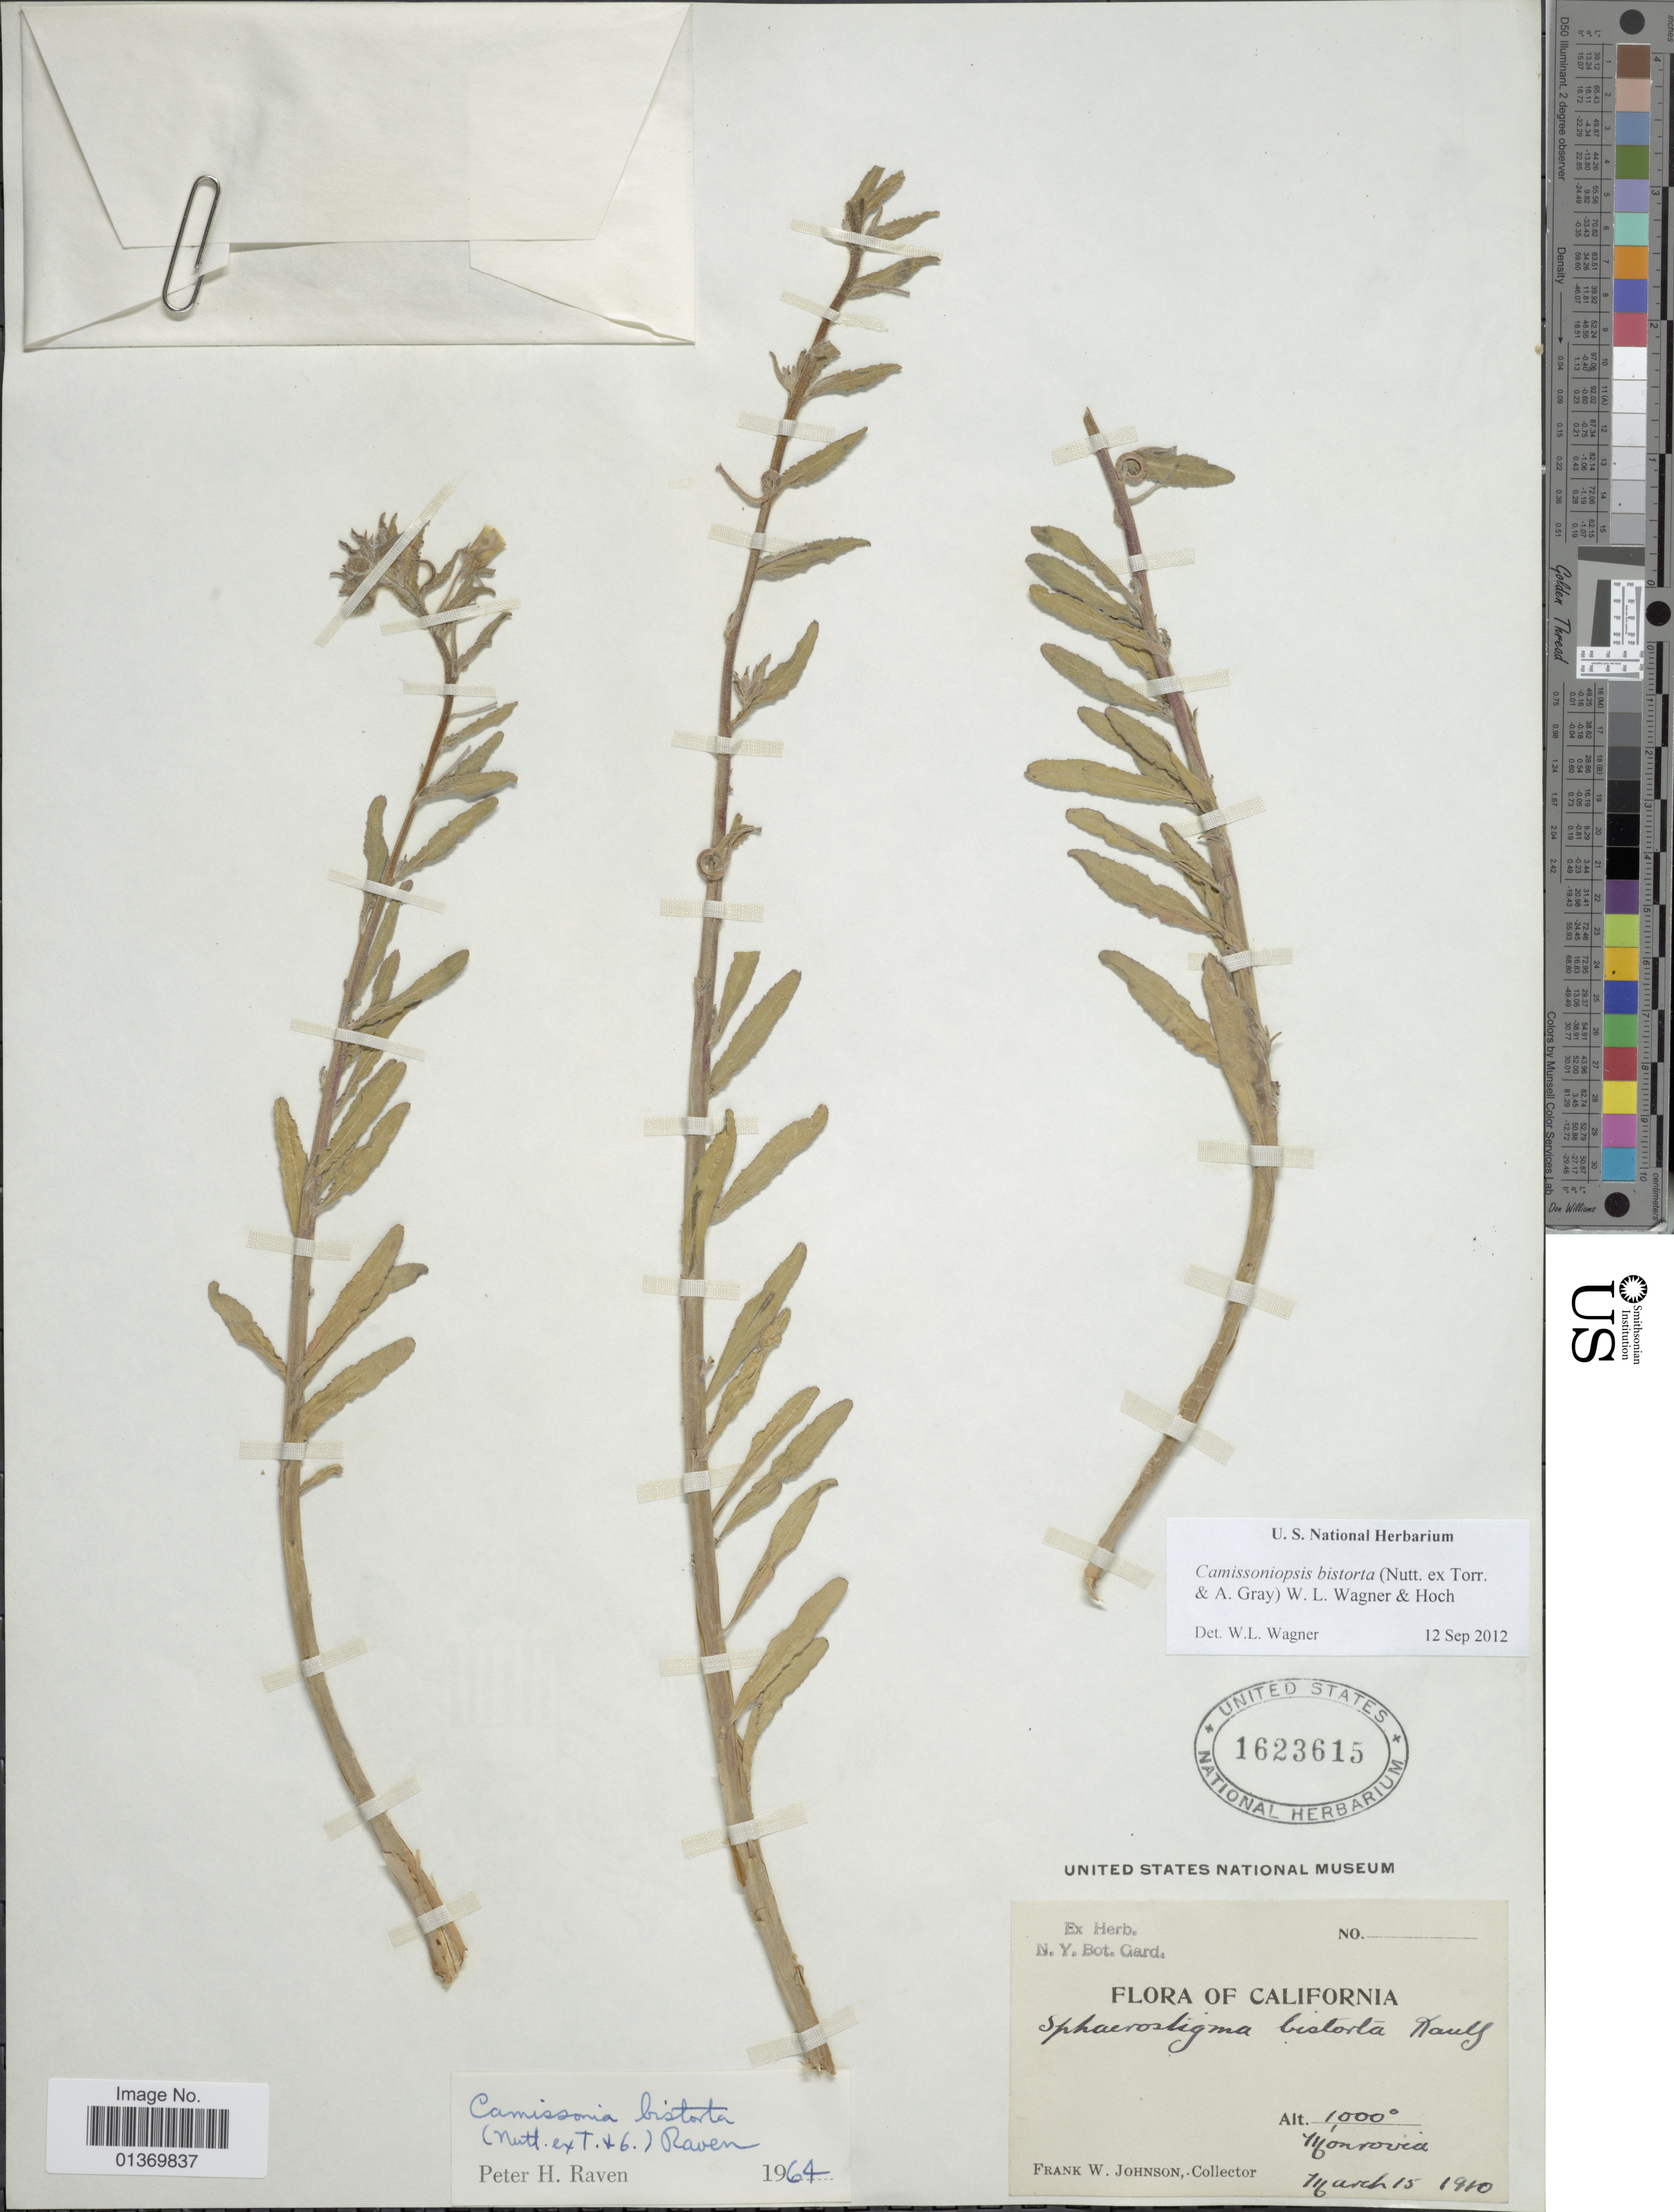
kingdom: Plantae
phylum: Tracheophyta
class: Magnoliopsida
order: Myrtales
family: Onagraceae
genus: Camissoniopsis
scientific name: Camissoniopsis bistorta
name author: (Nutt. ex Torr. & A. Gray) W.L. Wagner & Hoch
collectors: F. W. Johnson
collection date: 1910-03-15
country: United States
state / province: California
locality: Monrovia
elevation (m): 305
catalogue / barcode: US 1623615